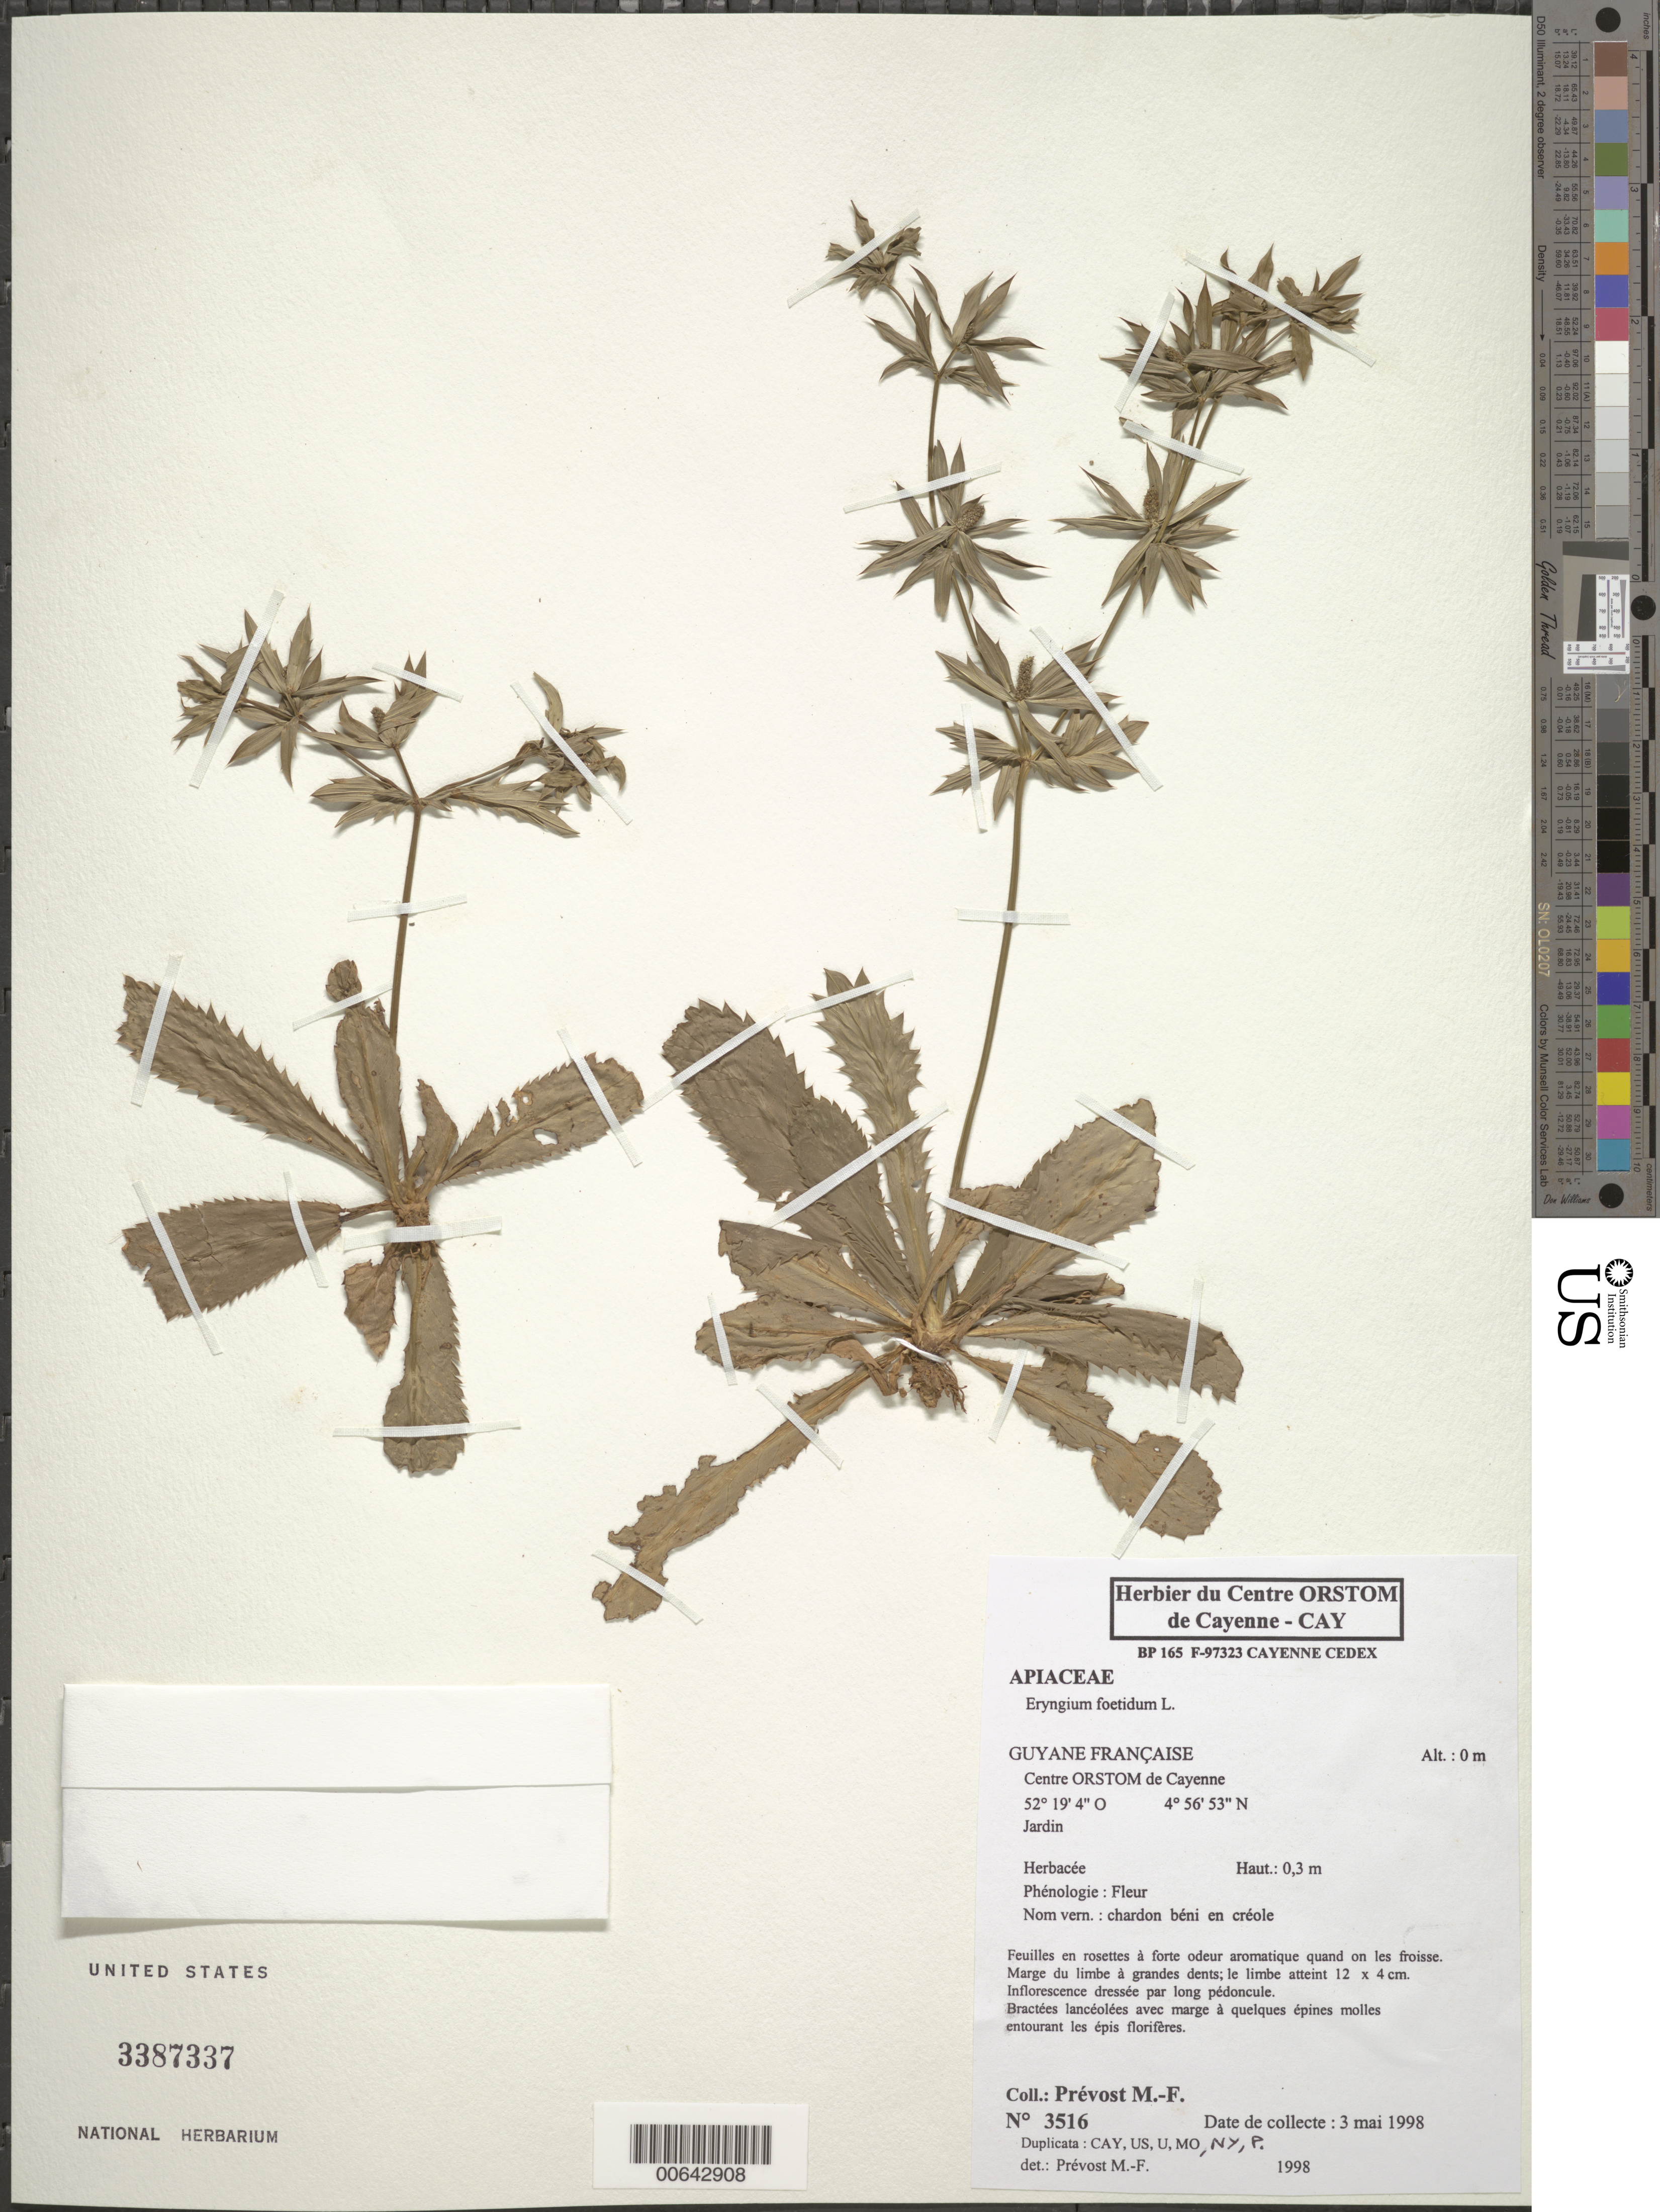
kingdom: Plantae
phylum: Tracheophyta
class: Magnoliopsida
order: Apiales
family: Apiaceae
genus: Eryngium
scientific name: Eryngium foetidum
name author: L.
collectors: M.-F. Prévost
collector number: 3516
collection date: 1998-05-03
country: French Guiana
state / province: Cayenne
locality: Guyane Française. Centre Orstom de Cayenne. Jardin.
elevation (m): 0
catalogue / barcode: US 3387337